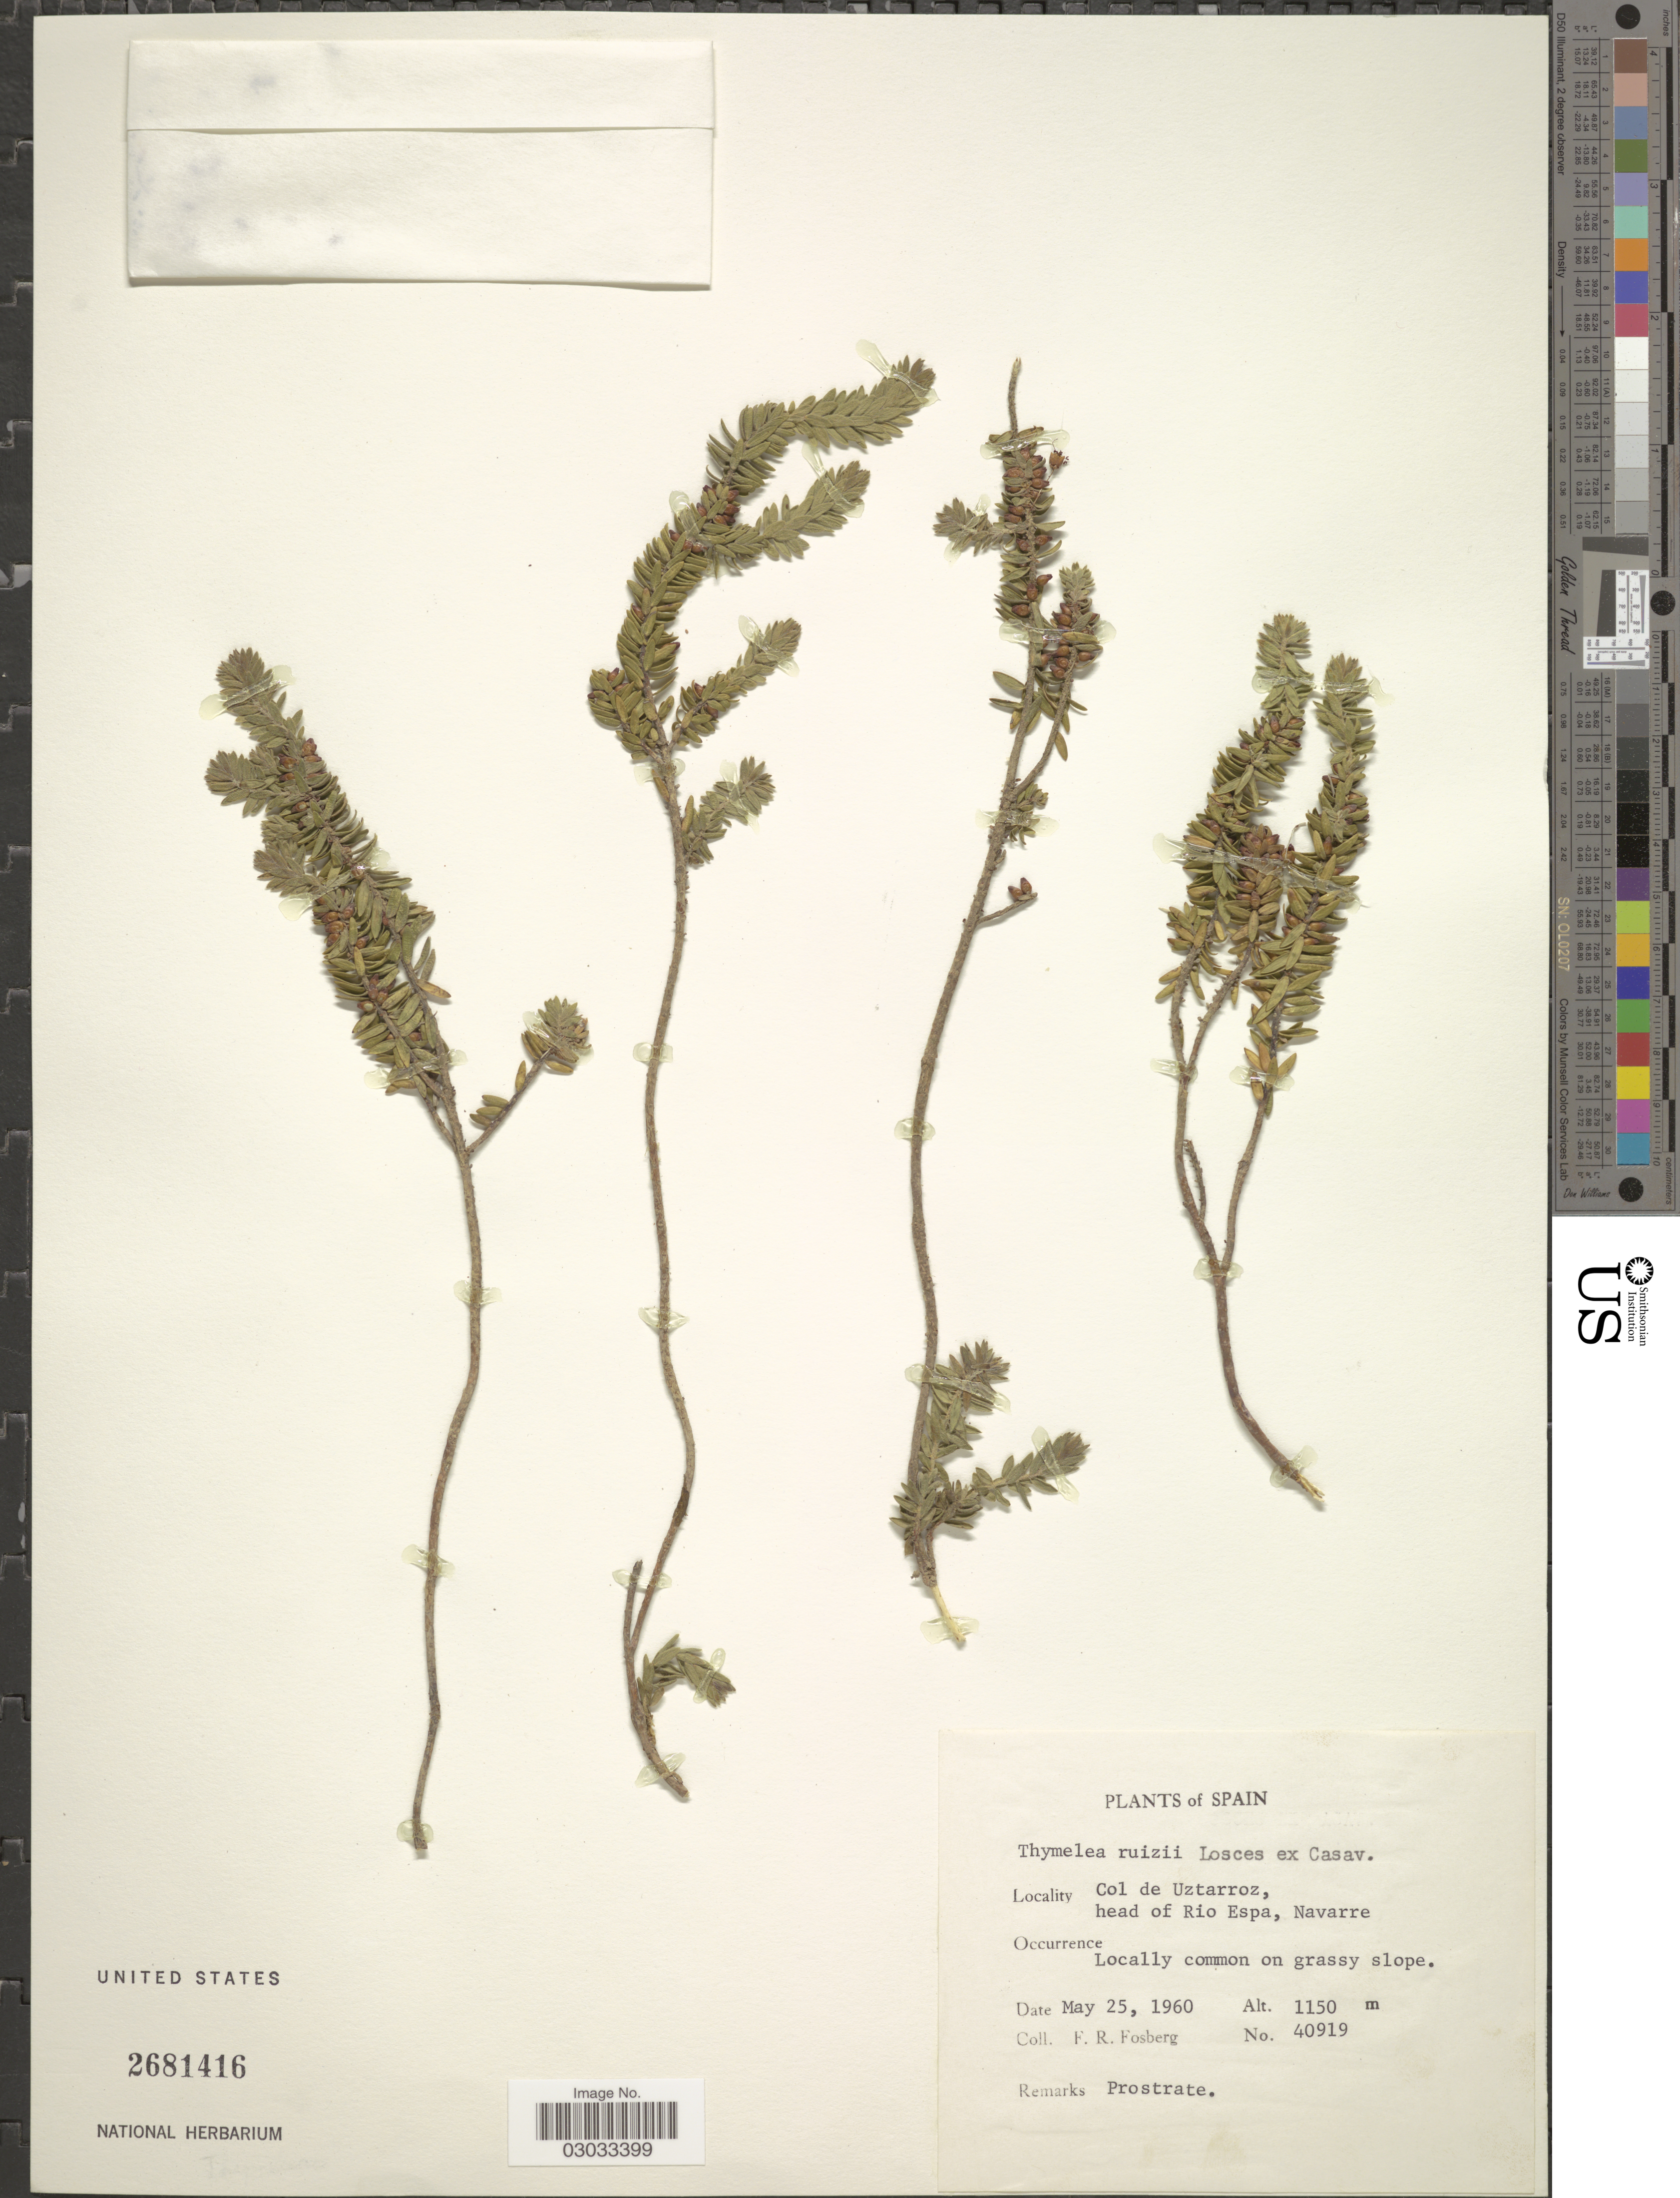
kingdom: Plantae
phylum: Tracheophyta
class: Magnoliopsida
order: Malvales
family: Thymelaeaceae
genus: Thymelaea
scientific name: Thymelaea ruizii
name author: Loscos ex Casav.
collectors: F. R. Fosberg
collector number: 40919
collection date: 1960-05-25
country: Spain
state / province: Navarra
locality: Col de Uztarroz, head of Rio Espa, Navarre.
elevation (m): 1150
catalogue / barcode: US 2681416